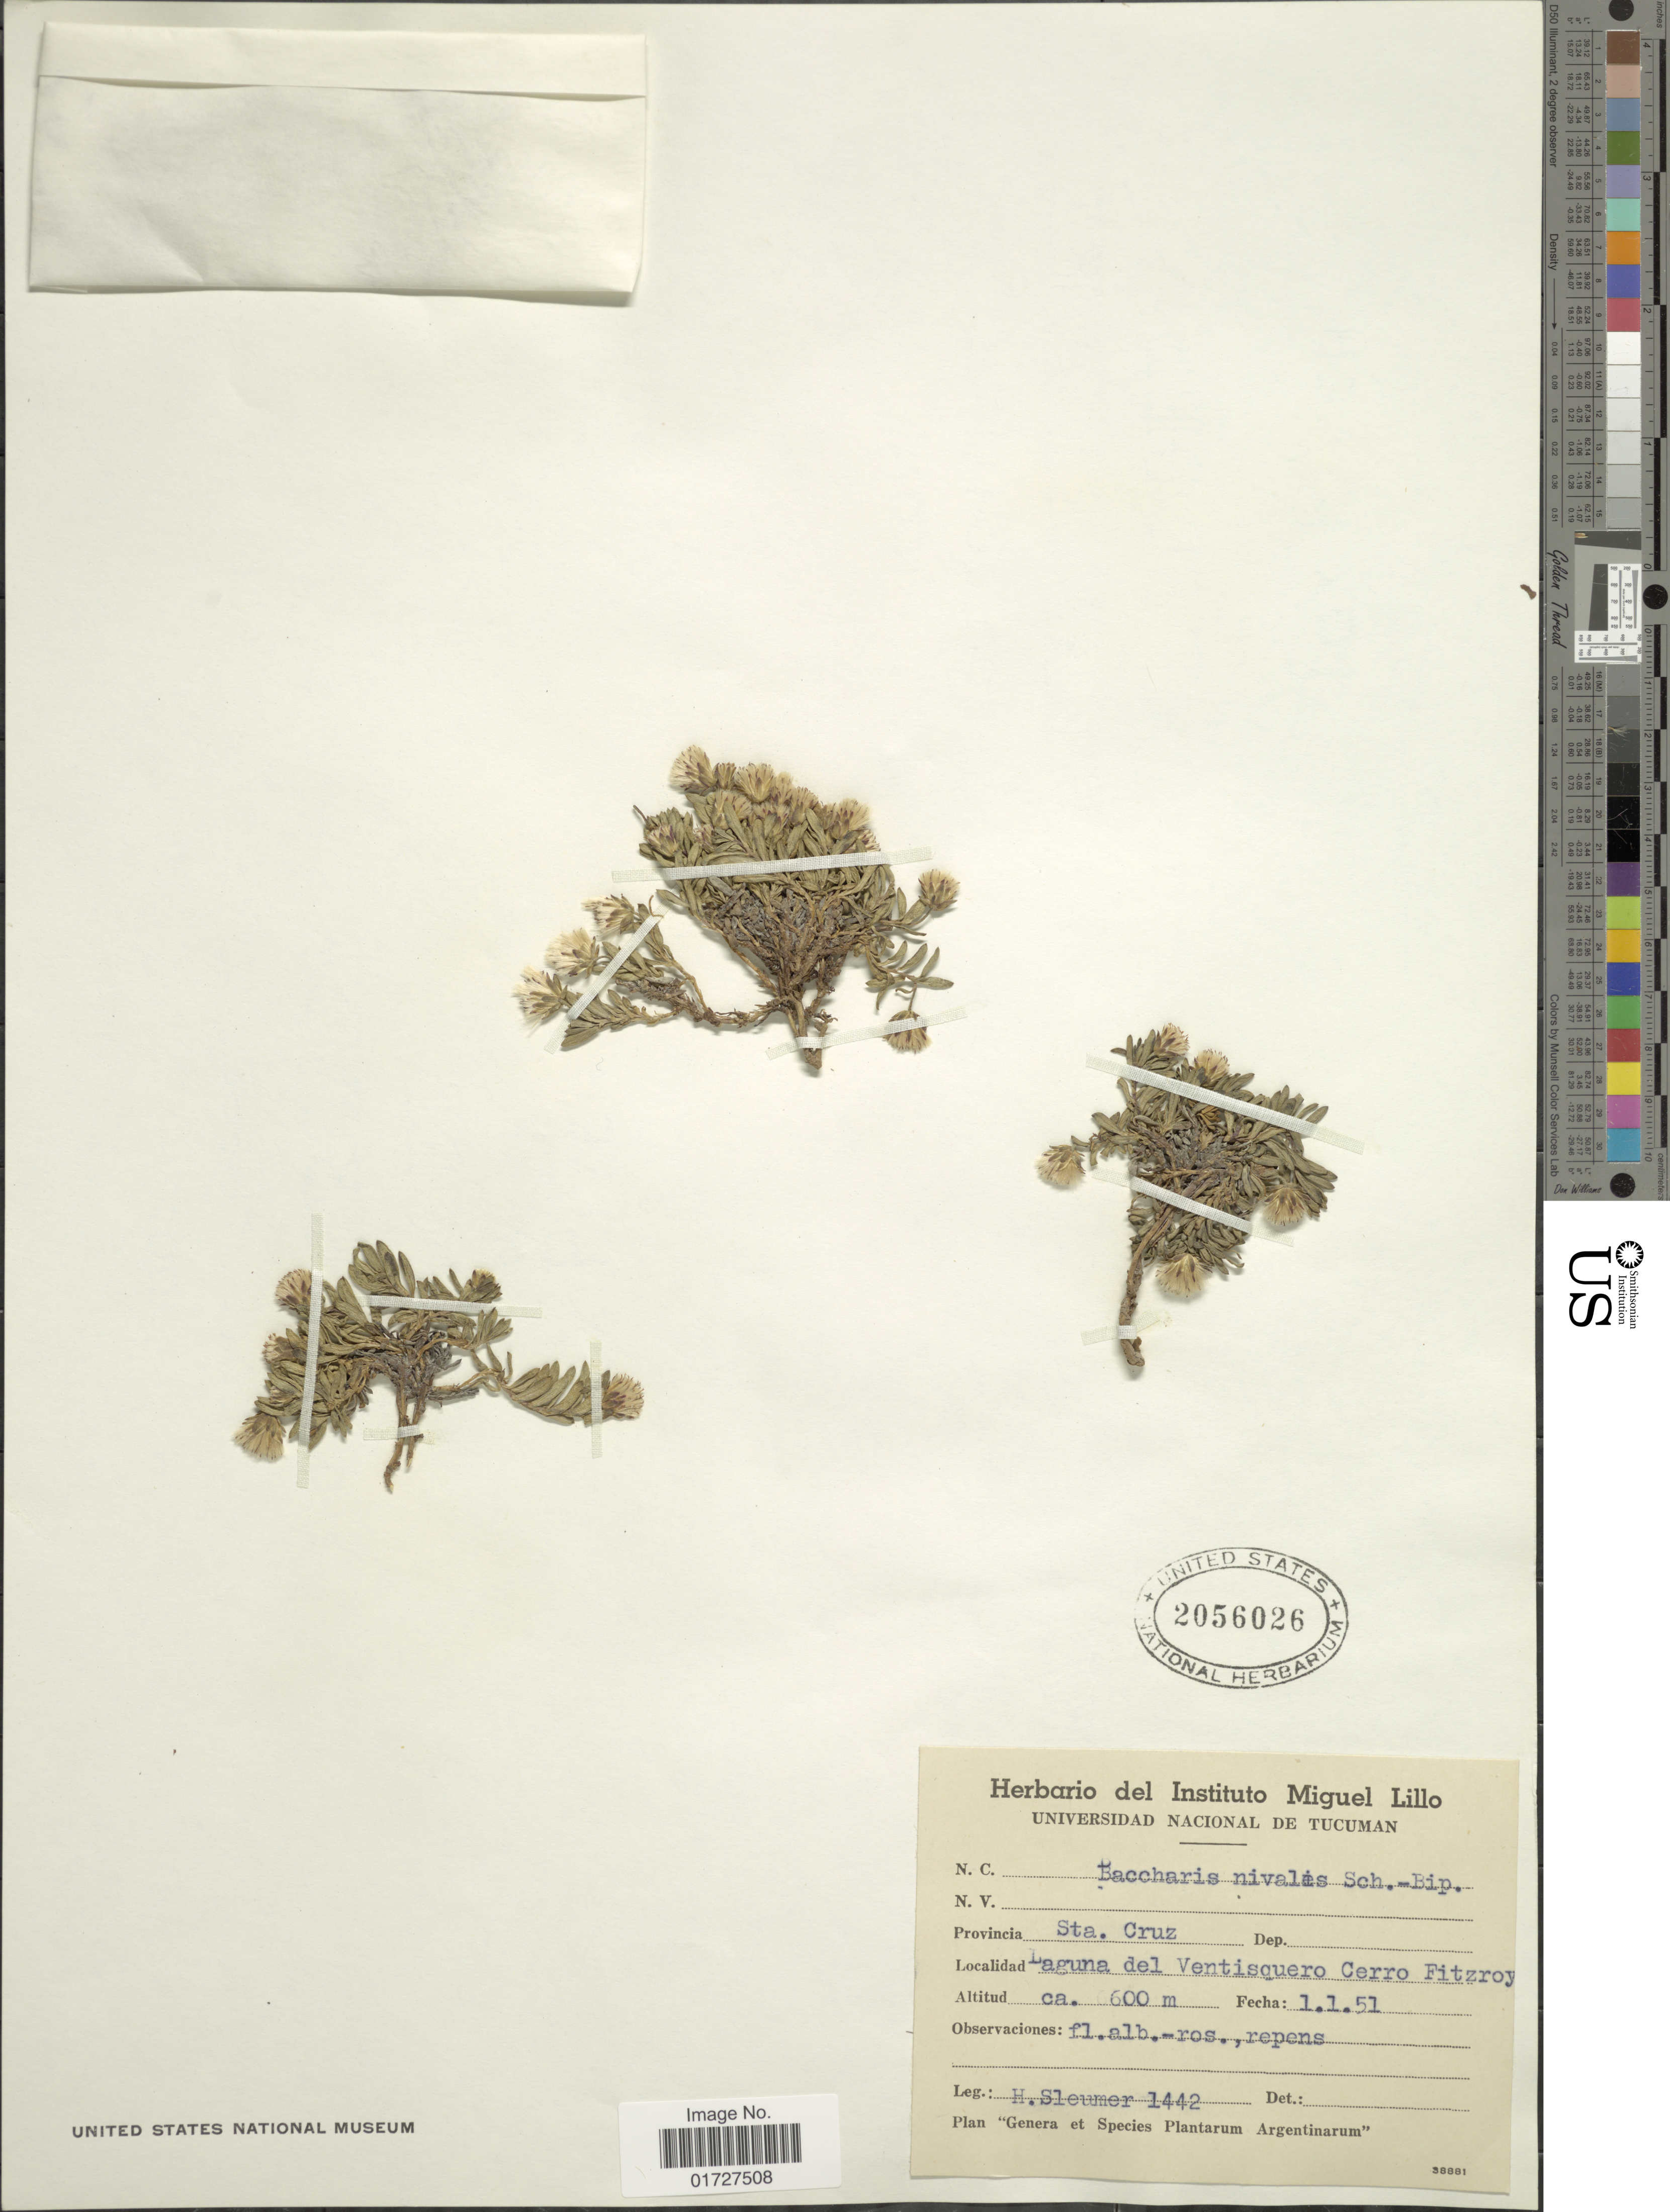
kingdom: Plantae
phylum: Tracheophyta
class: Magnoliopsida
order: Asterales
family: Asteraceae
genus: Baccharis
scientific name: Baccharis nivalis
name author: (Wedd.) Sch. Bip. ex Phil.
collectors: H. O. Sleumer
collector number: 1442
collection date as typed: Transcribed d/m/y: 1/1/51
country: Argentina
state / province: Santa Cruz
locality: Laguna del Ventisquero Cerro Fitzroy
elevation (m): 600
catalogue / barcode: US 2056026